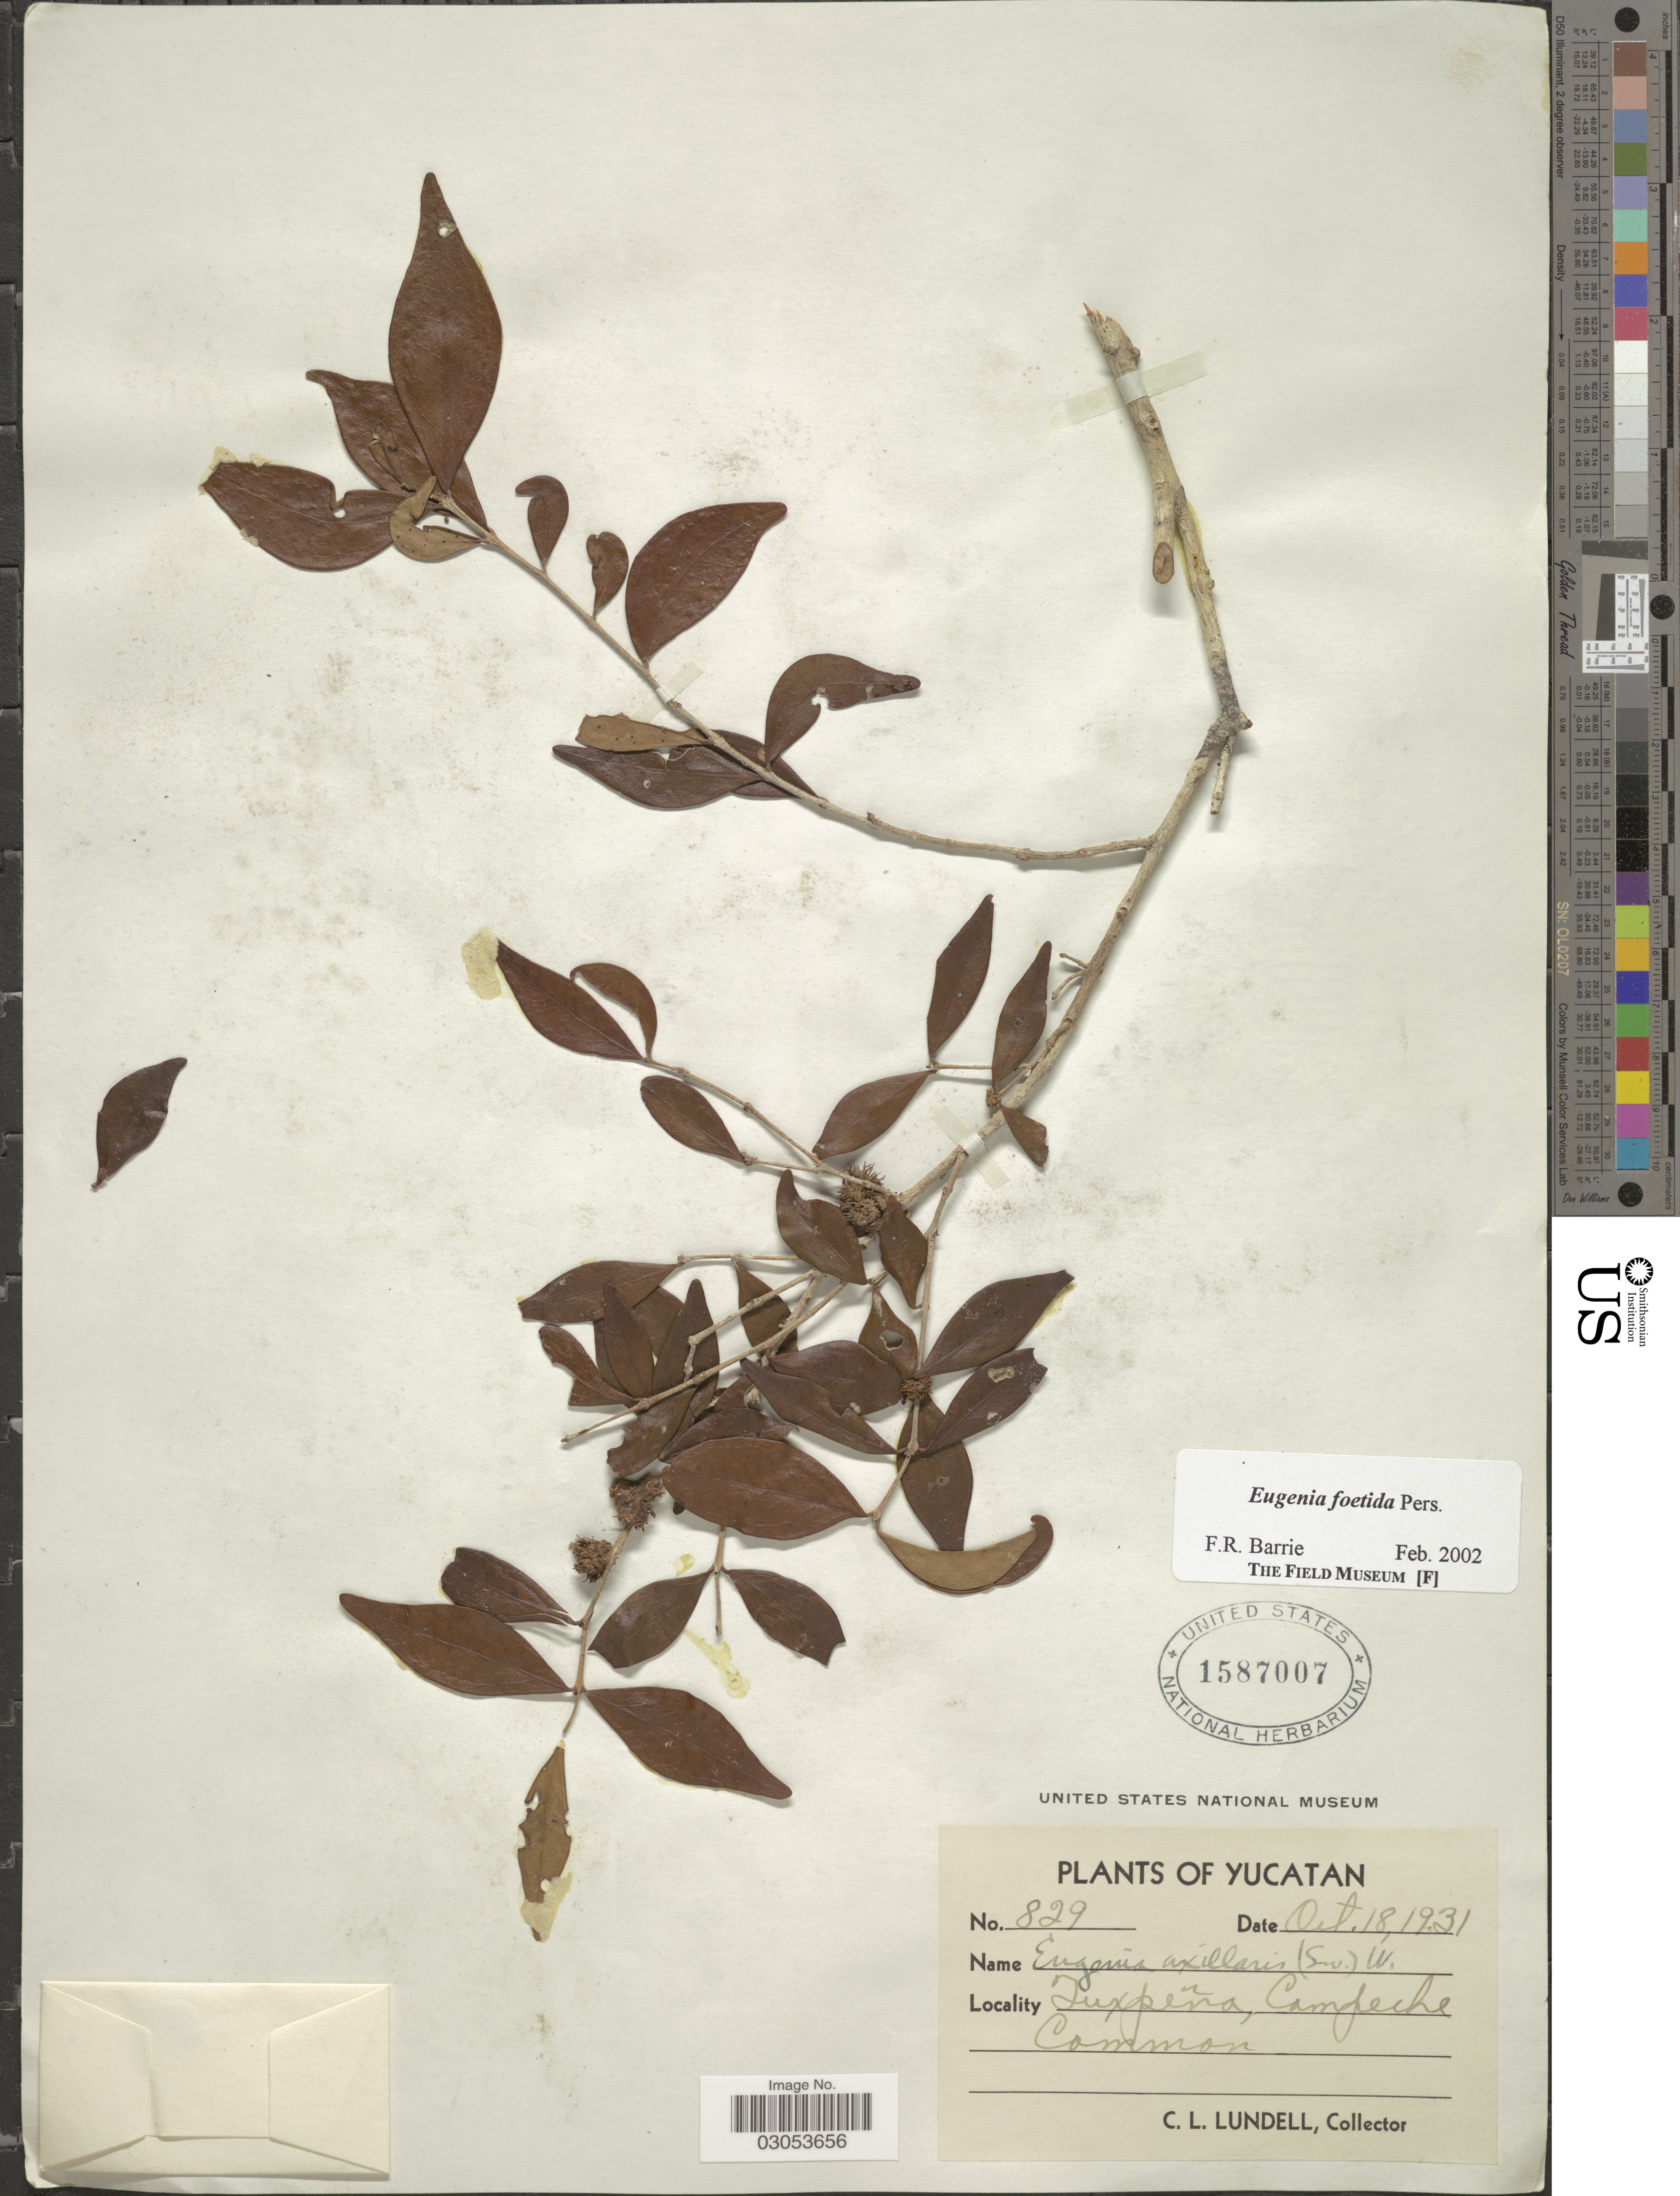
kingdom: Plantae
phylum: Tracheophyta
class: Magnoliopsida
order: Myrtales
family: Myrtaceae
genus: Eugenia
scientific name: Eugenia foetida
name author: Pers.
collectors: C. L. Lundell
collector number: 829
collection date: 1931-10-18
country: Mexico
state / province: Yucatán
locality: Tuxpeña, Campeche.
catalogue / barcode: US 1587007